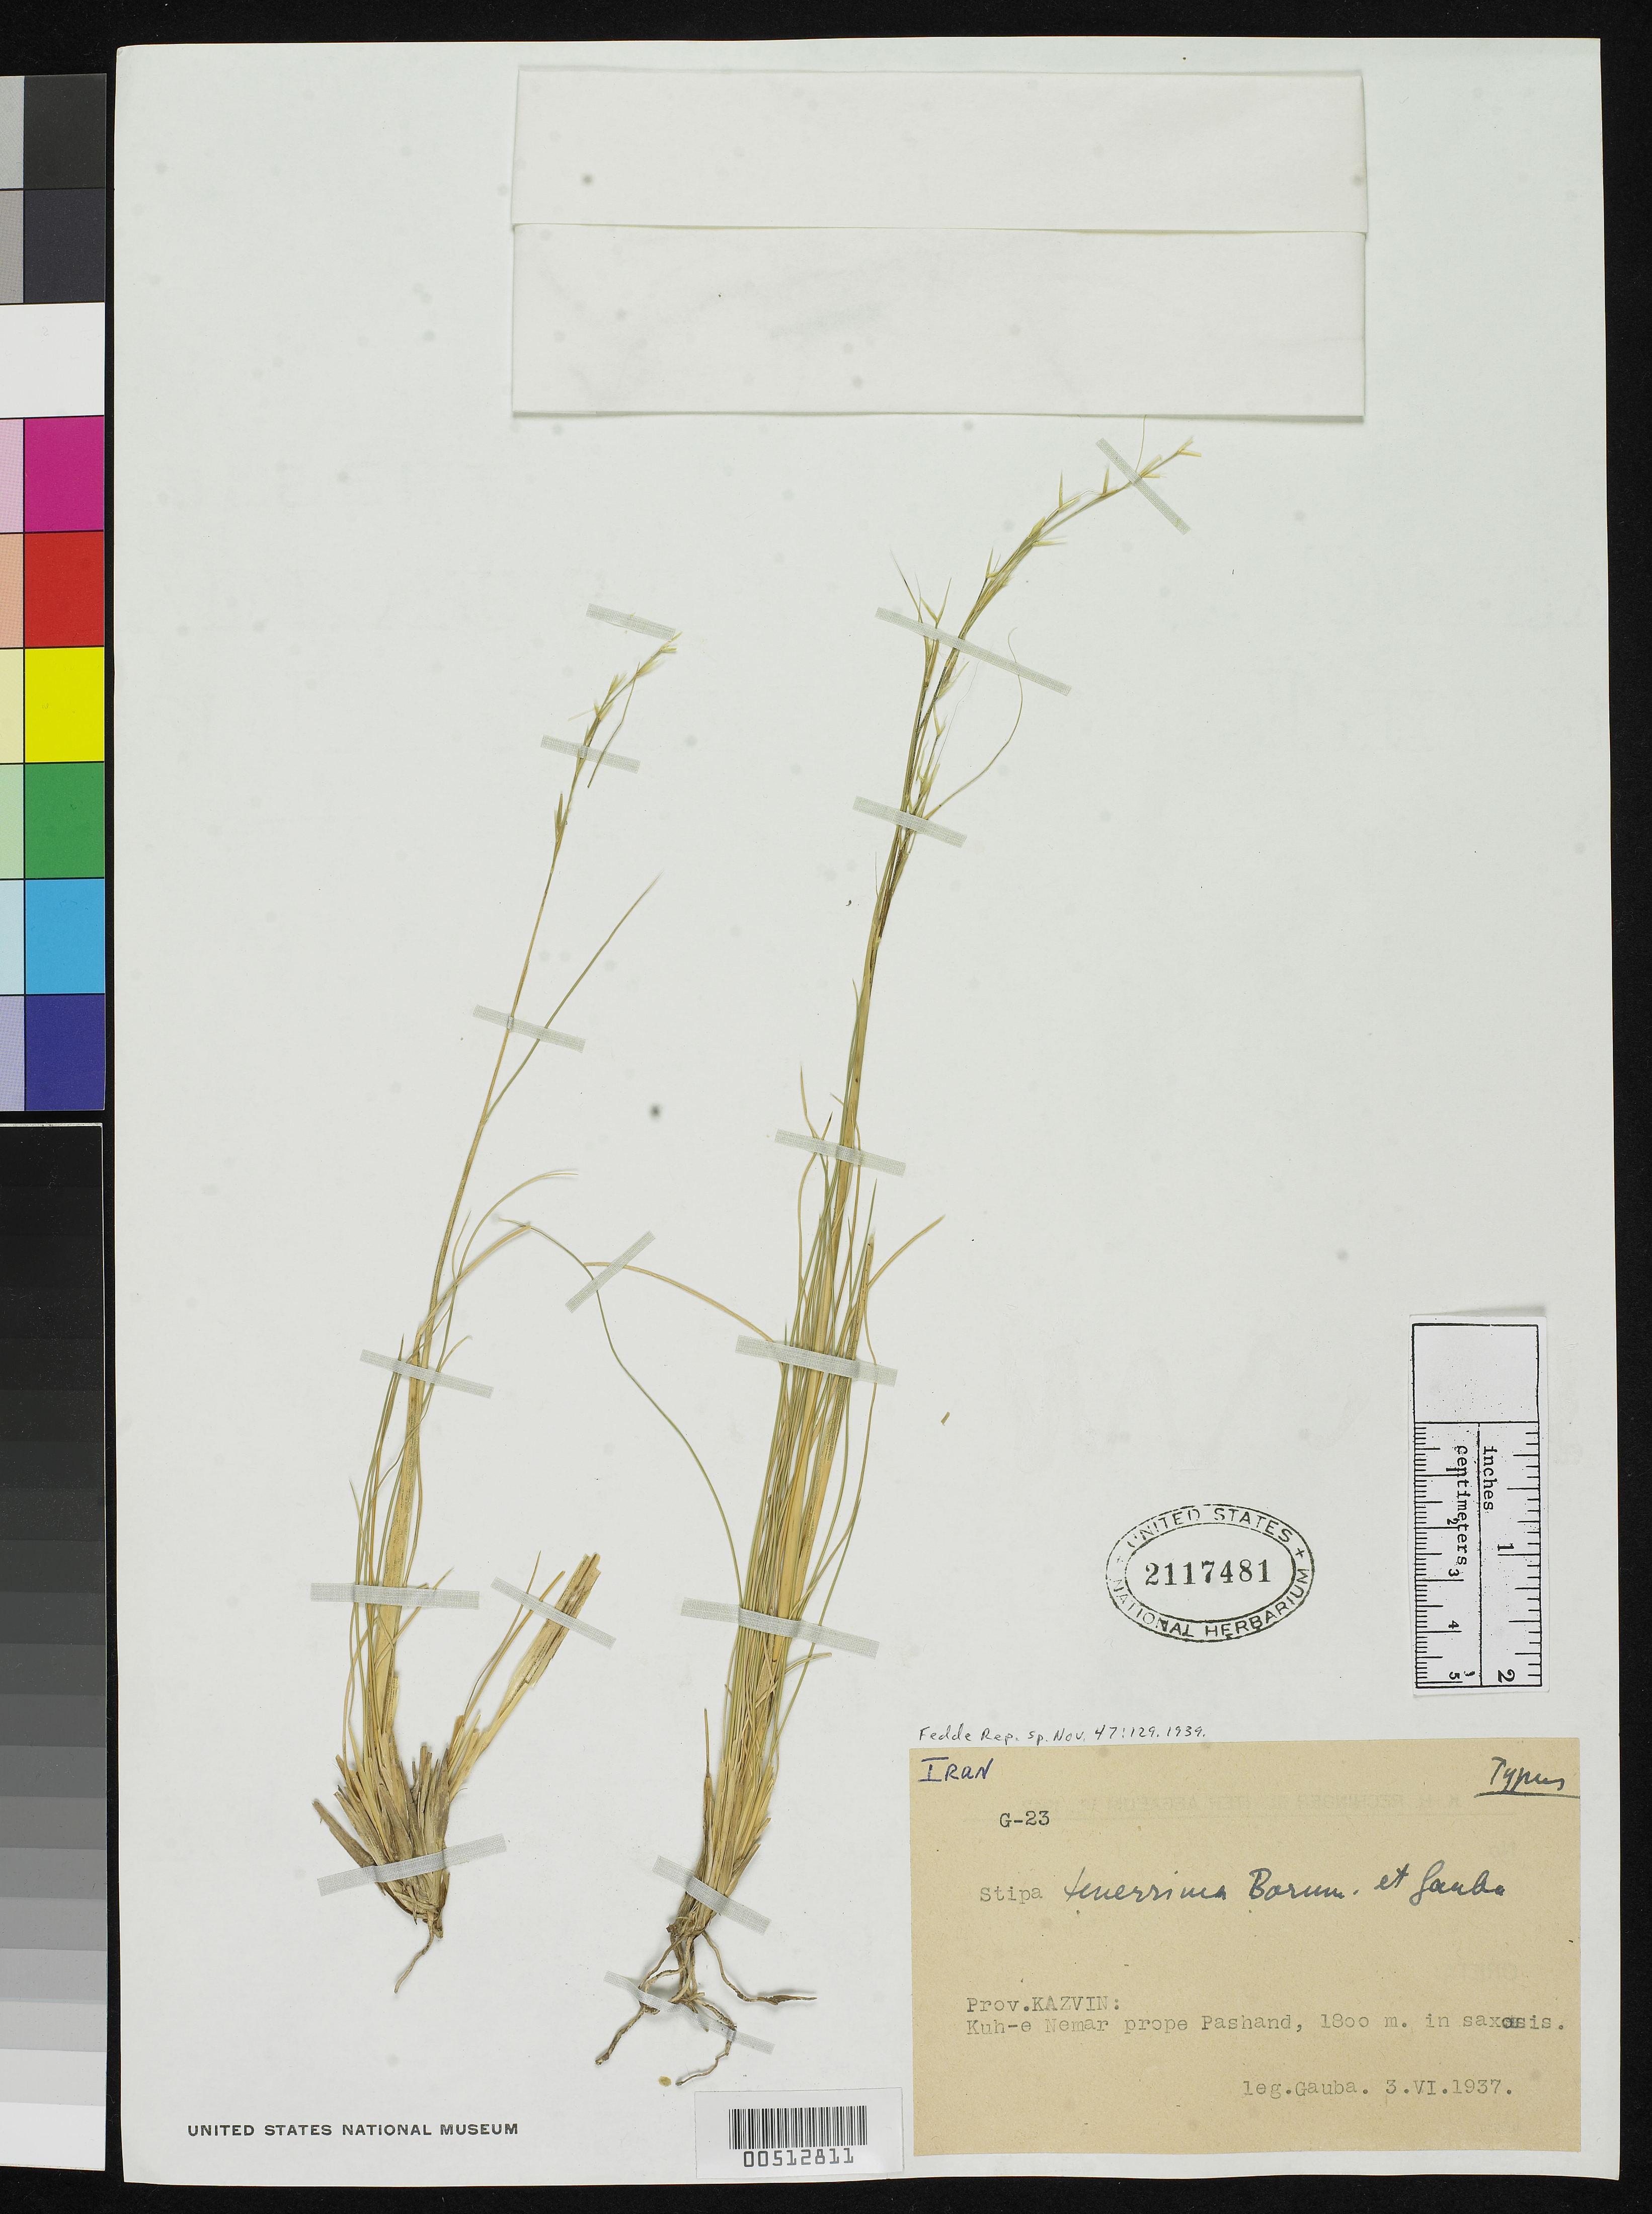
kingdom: Plantae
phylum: Tracheophyta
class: Liliopsida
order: Poales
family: Poaceae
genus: Stipa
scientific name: Stipa tenerrima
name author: Bornm. & Gauba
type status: Isotype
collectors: E. Gauba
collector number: G 23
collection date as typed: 03 Jun 1937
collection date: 1937-06-03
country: Iran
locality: Kazvin, Kuh-e Nemar prope Pashand.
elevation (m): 1800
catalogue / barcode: US 2117481